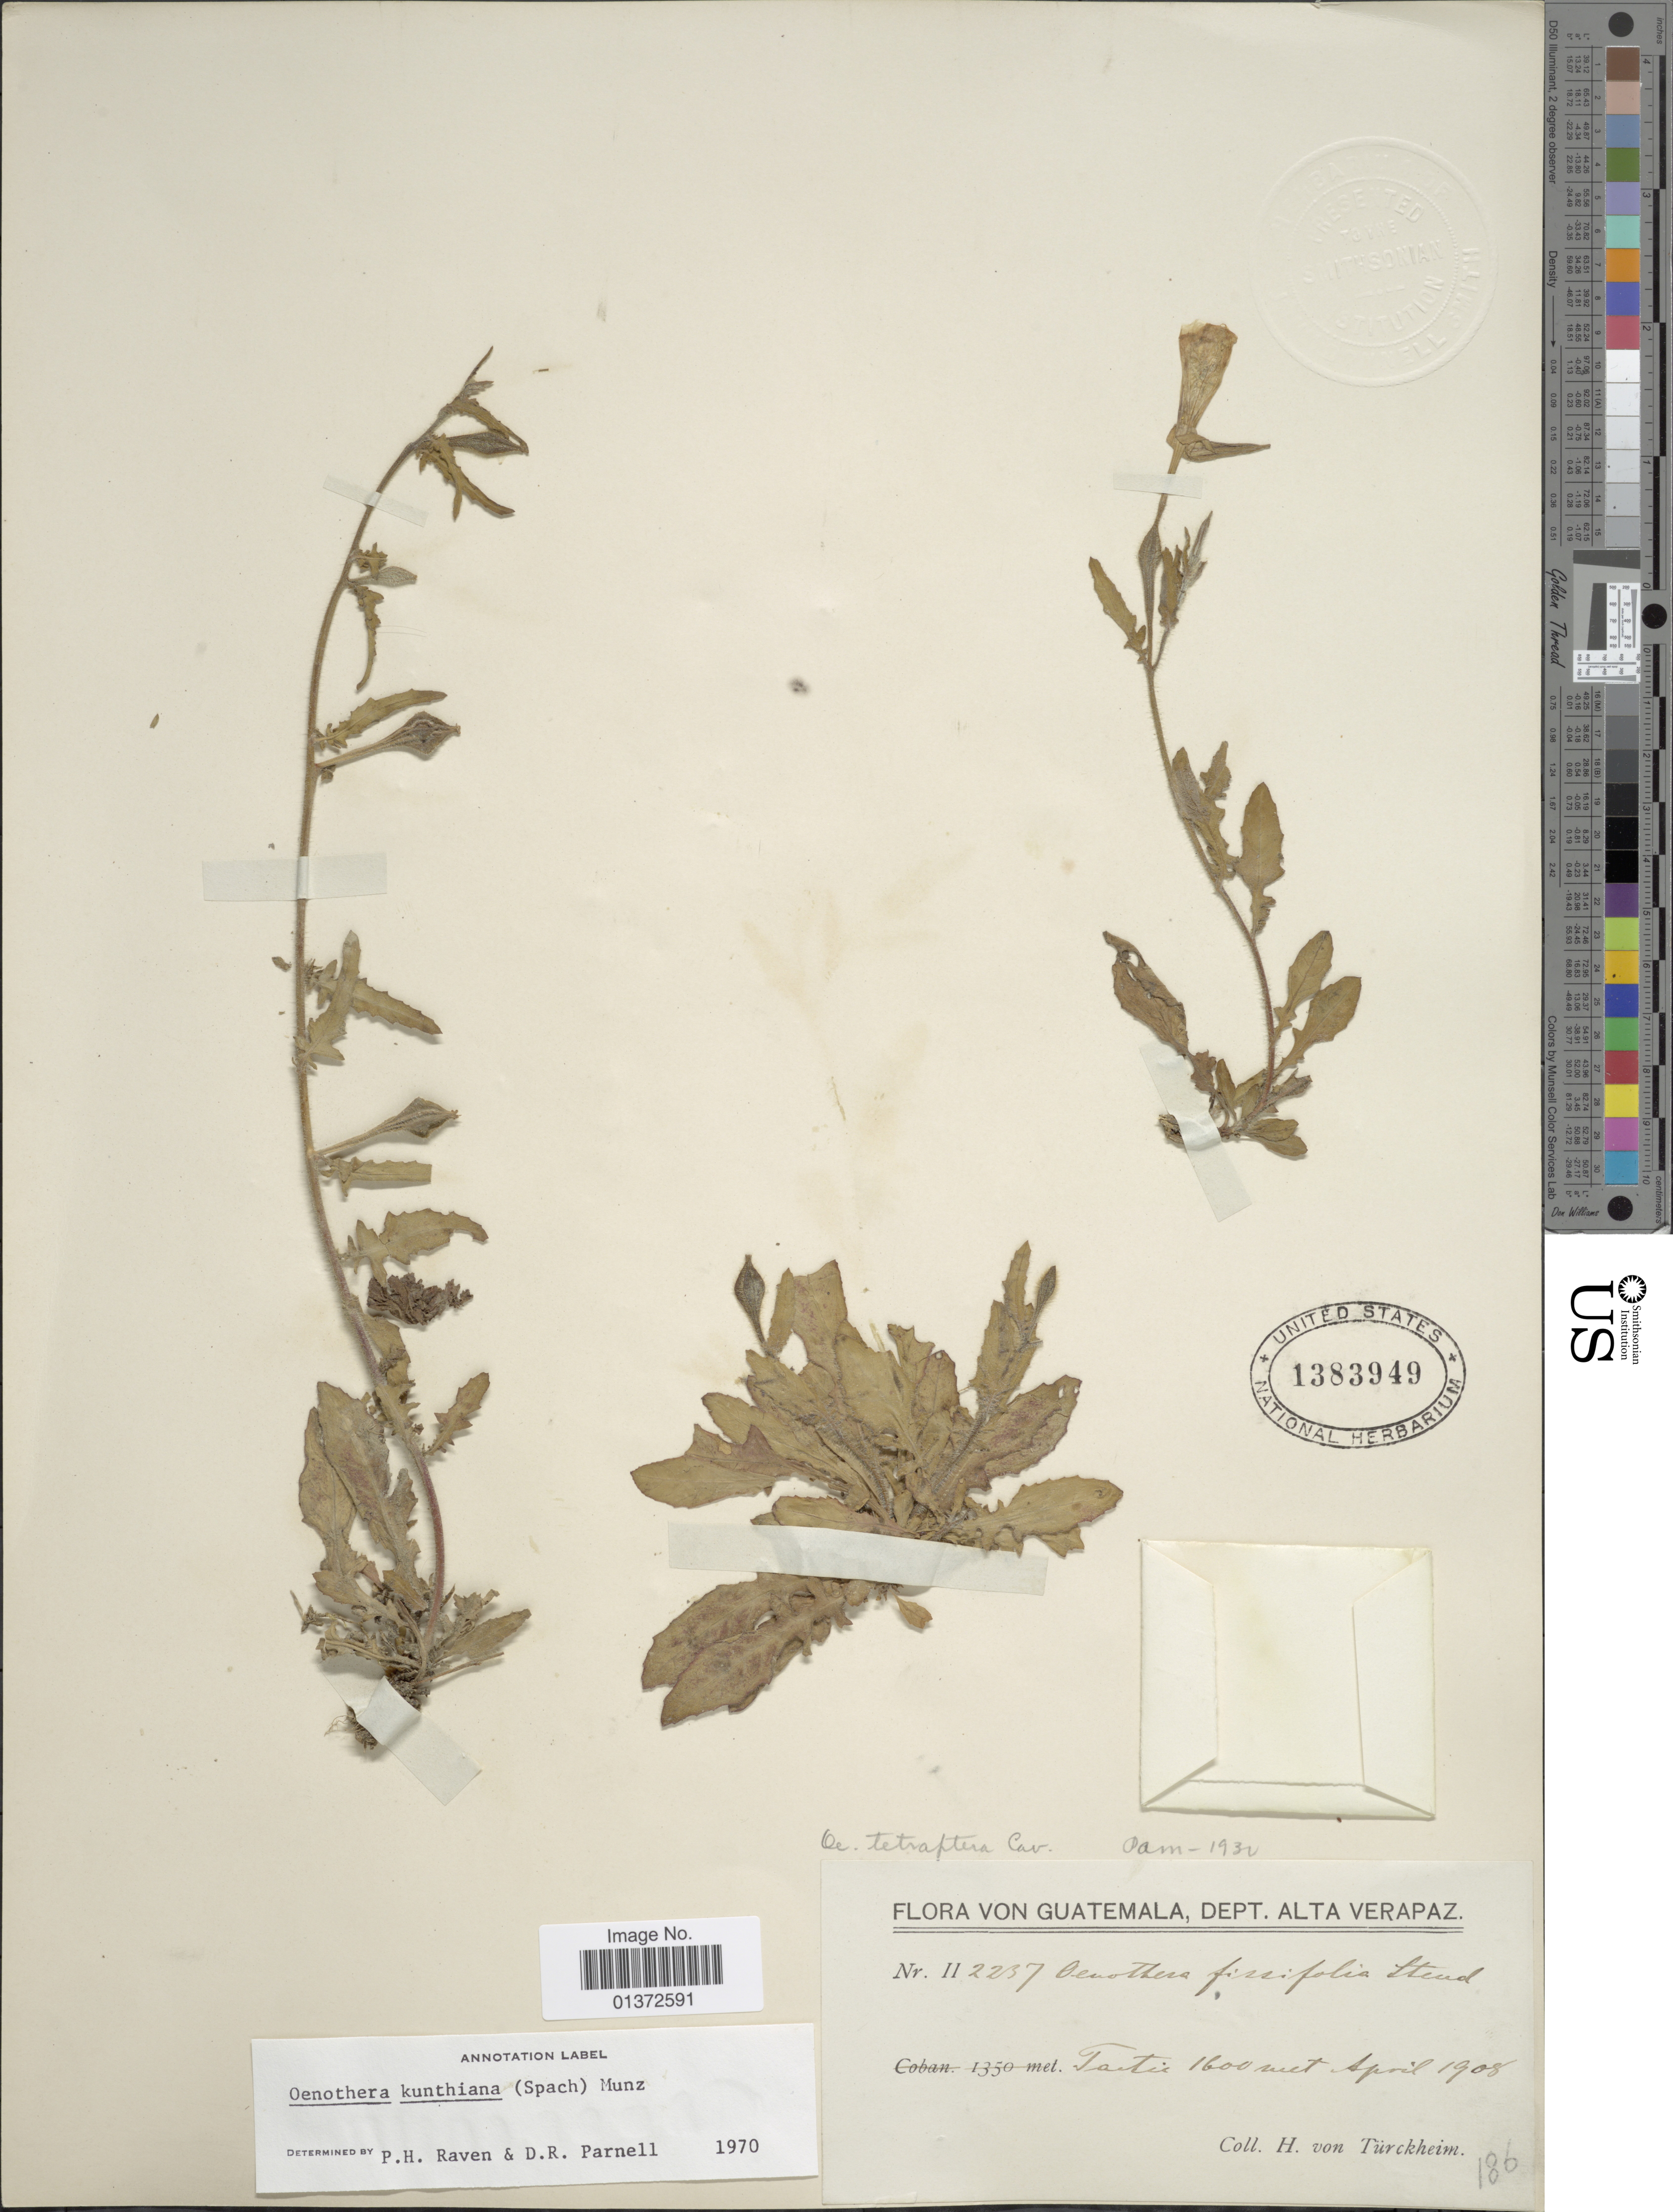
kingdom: Plantae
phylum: Tracheophyta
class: Magnoliopsida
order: Myrtales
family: Onagraceae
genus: Oenothera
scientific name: Oenothera kunthiana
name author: (Spach) Munz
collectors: H. von Türckheim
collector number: II2237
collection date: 1908-04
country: Guatemala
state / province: Alta Verapaz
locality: Tactic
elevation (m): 1600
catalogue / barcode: US 1383949